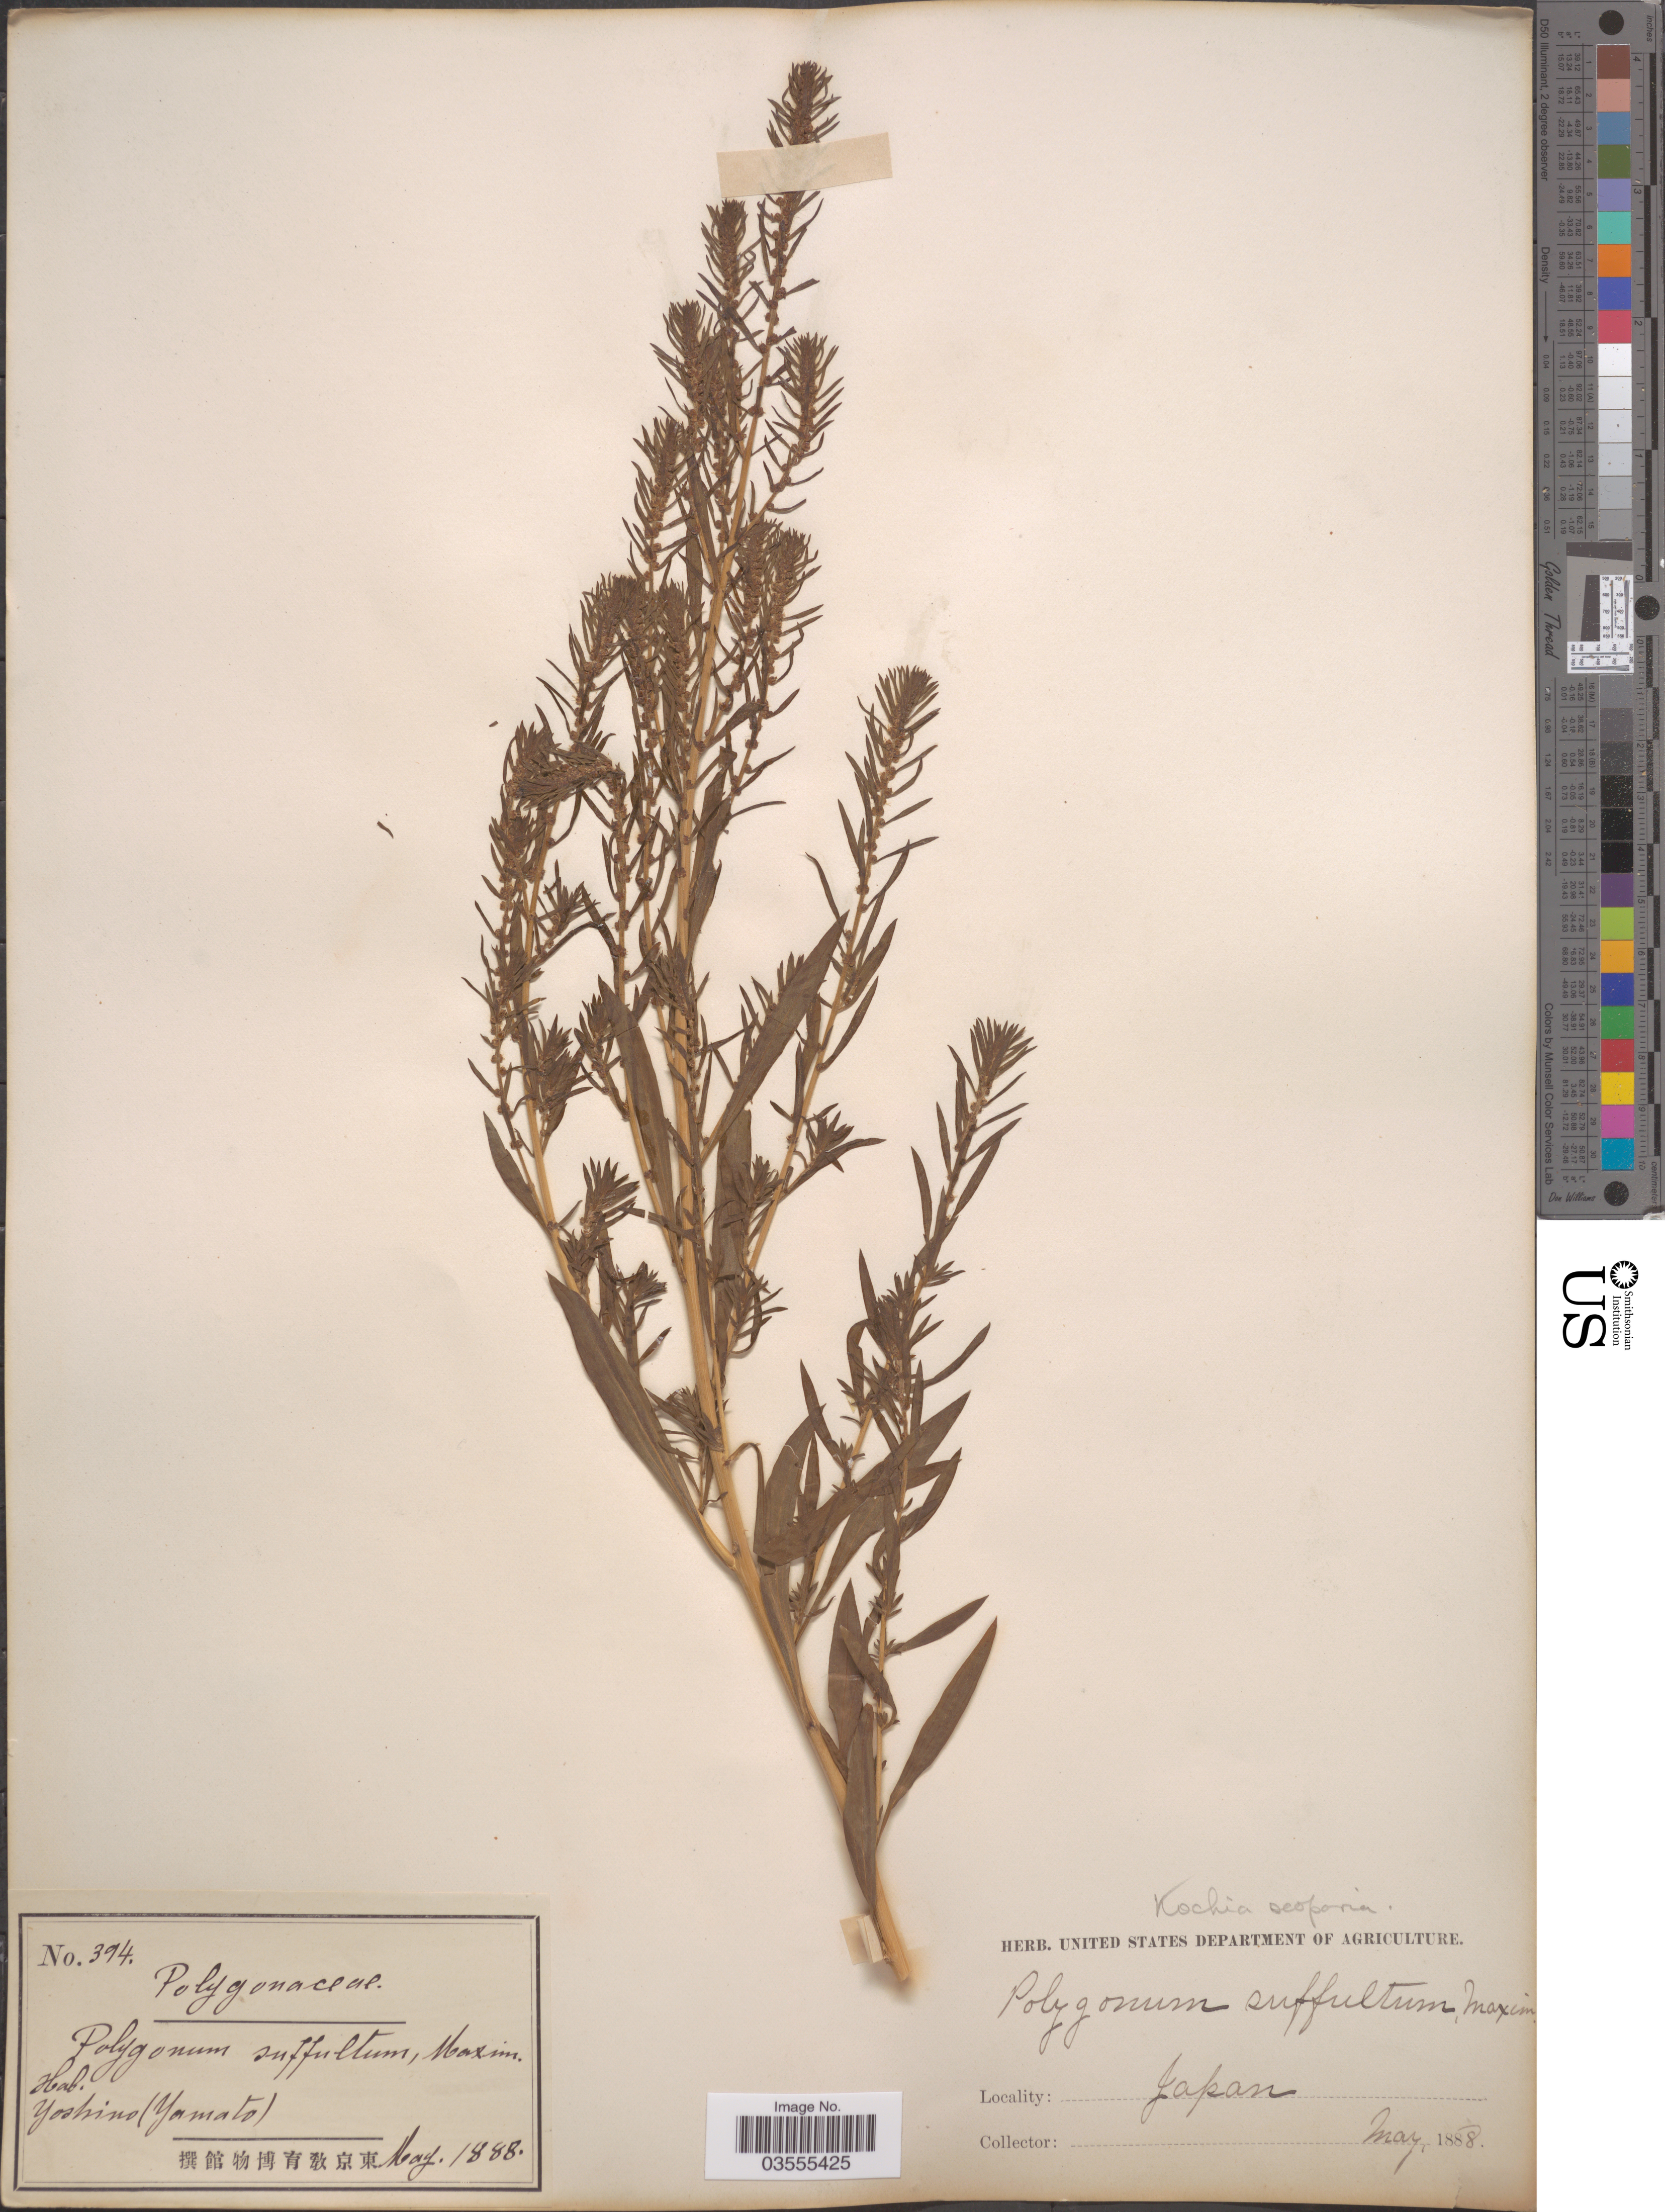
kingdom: Plantae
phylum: Tracheophyta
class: Magnoliopsida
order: Caryophyllales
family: Amaranthaceae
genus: Bassia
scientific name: Bassia scoparia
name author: (L.) Voss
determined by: U.S. National Herbarium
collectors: Facchini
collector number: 394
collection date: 1888-05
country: Japan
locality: Yoshino (Yamato).